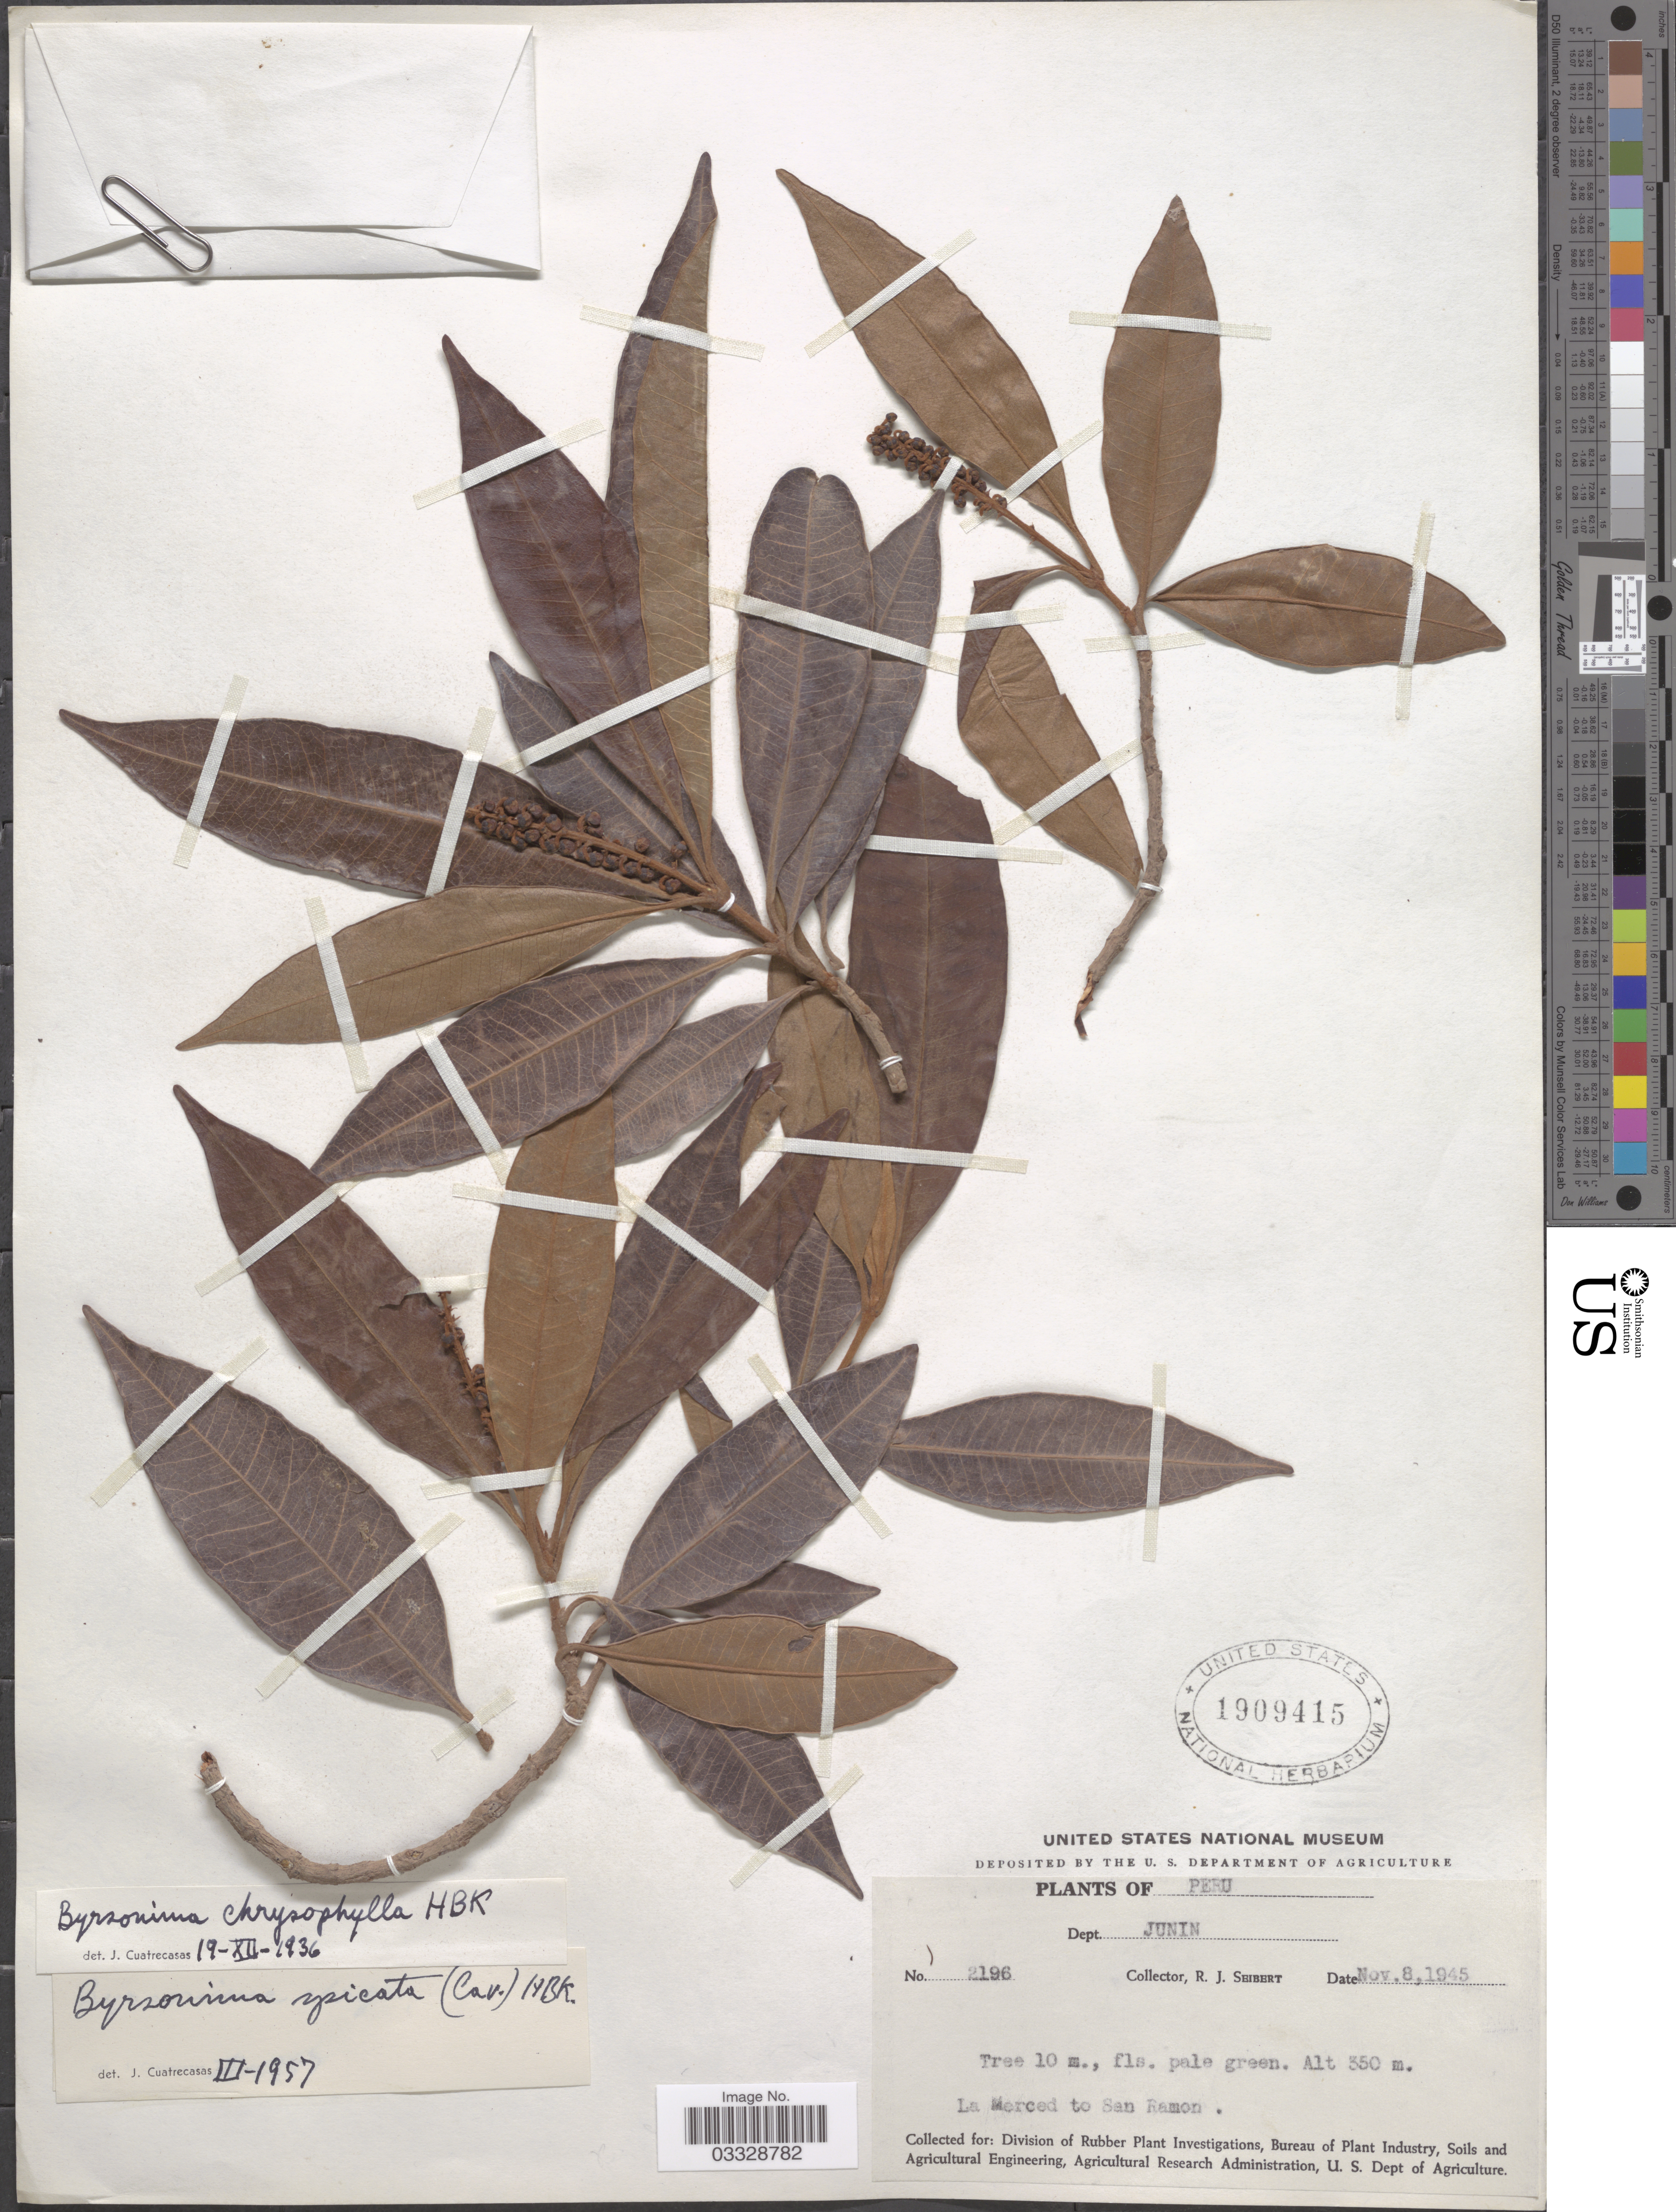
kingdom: Plantae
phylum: Tracheophyta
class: Magnoliopsida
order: Malpighiales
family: Malpighiaceae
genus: Byrsonima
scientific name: Byrsonima chrysophylla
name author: Kunth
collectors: R. J. Seibert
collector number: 2196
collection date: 1945-11-08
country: Peru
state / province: Junín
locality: Dept. Junin. La Merced to San Ramon.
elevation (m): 350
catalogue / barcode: US 1909415